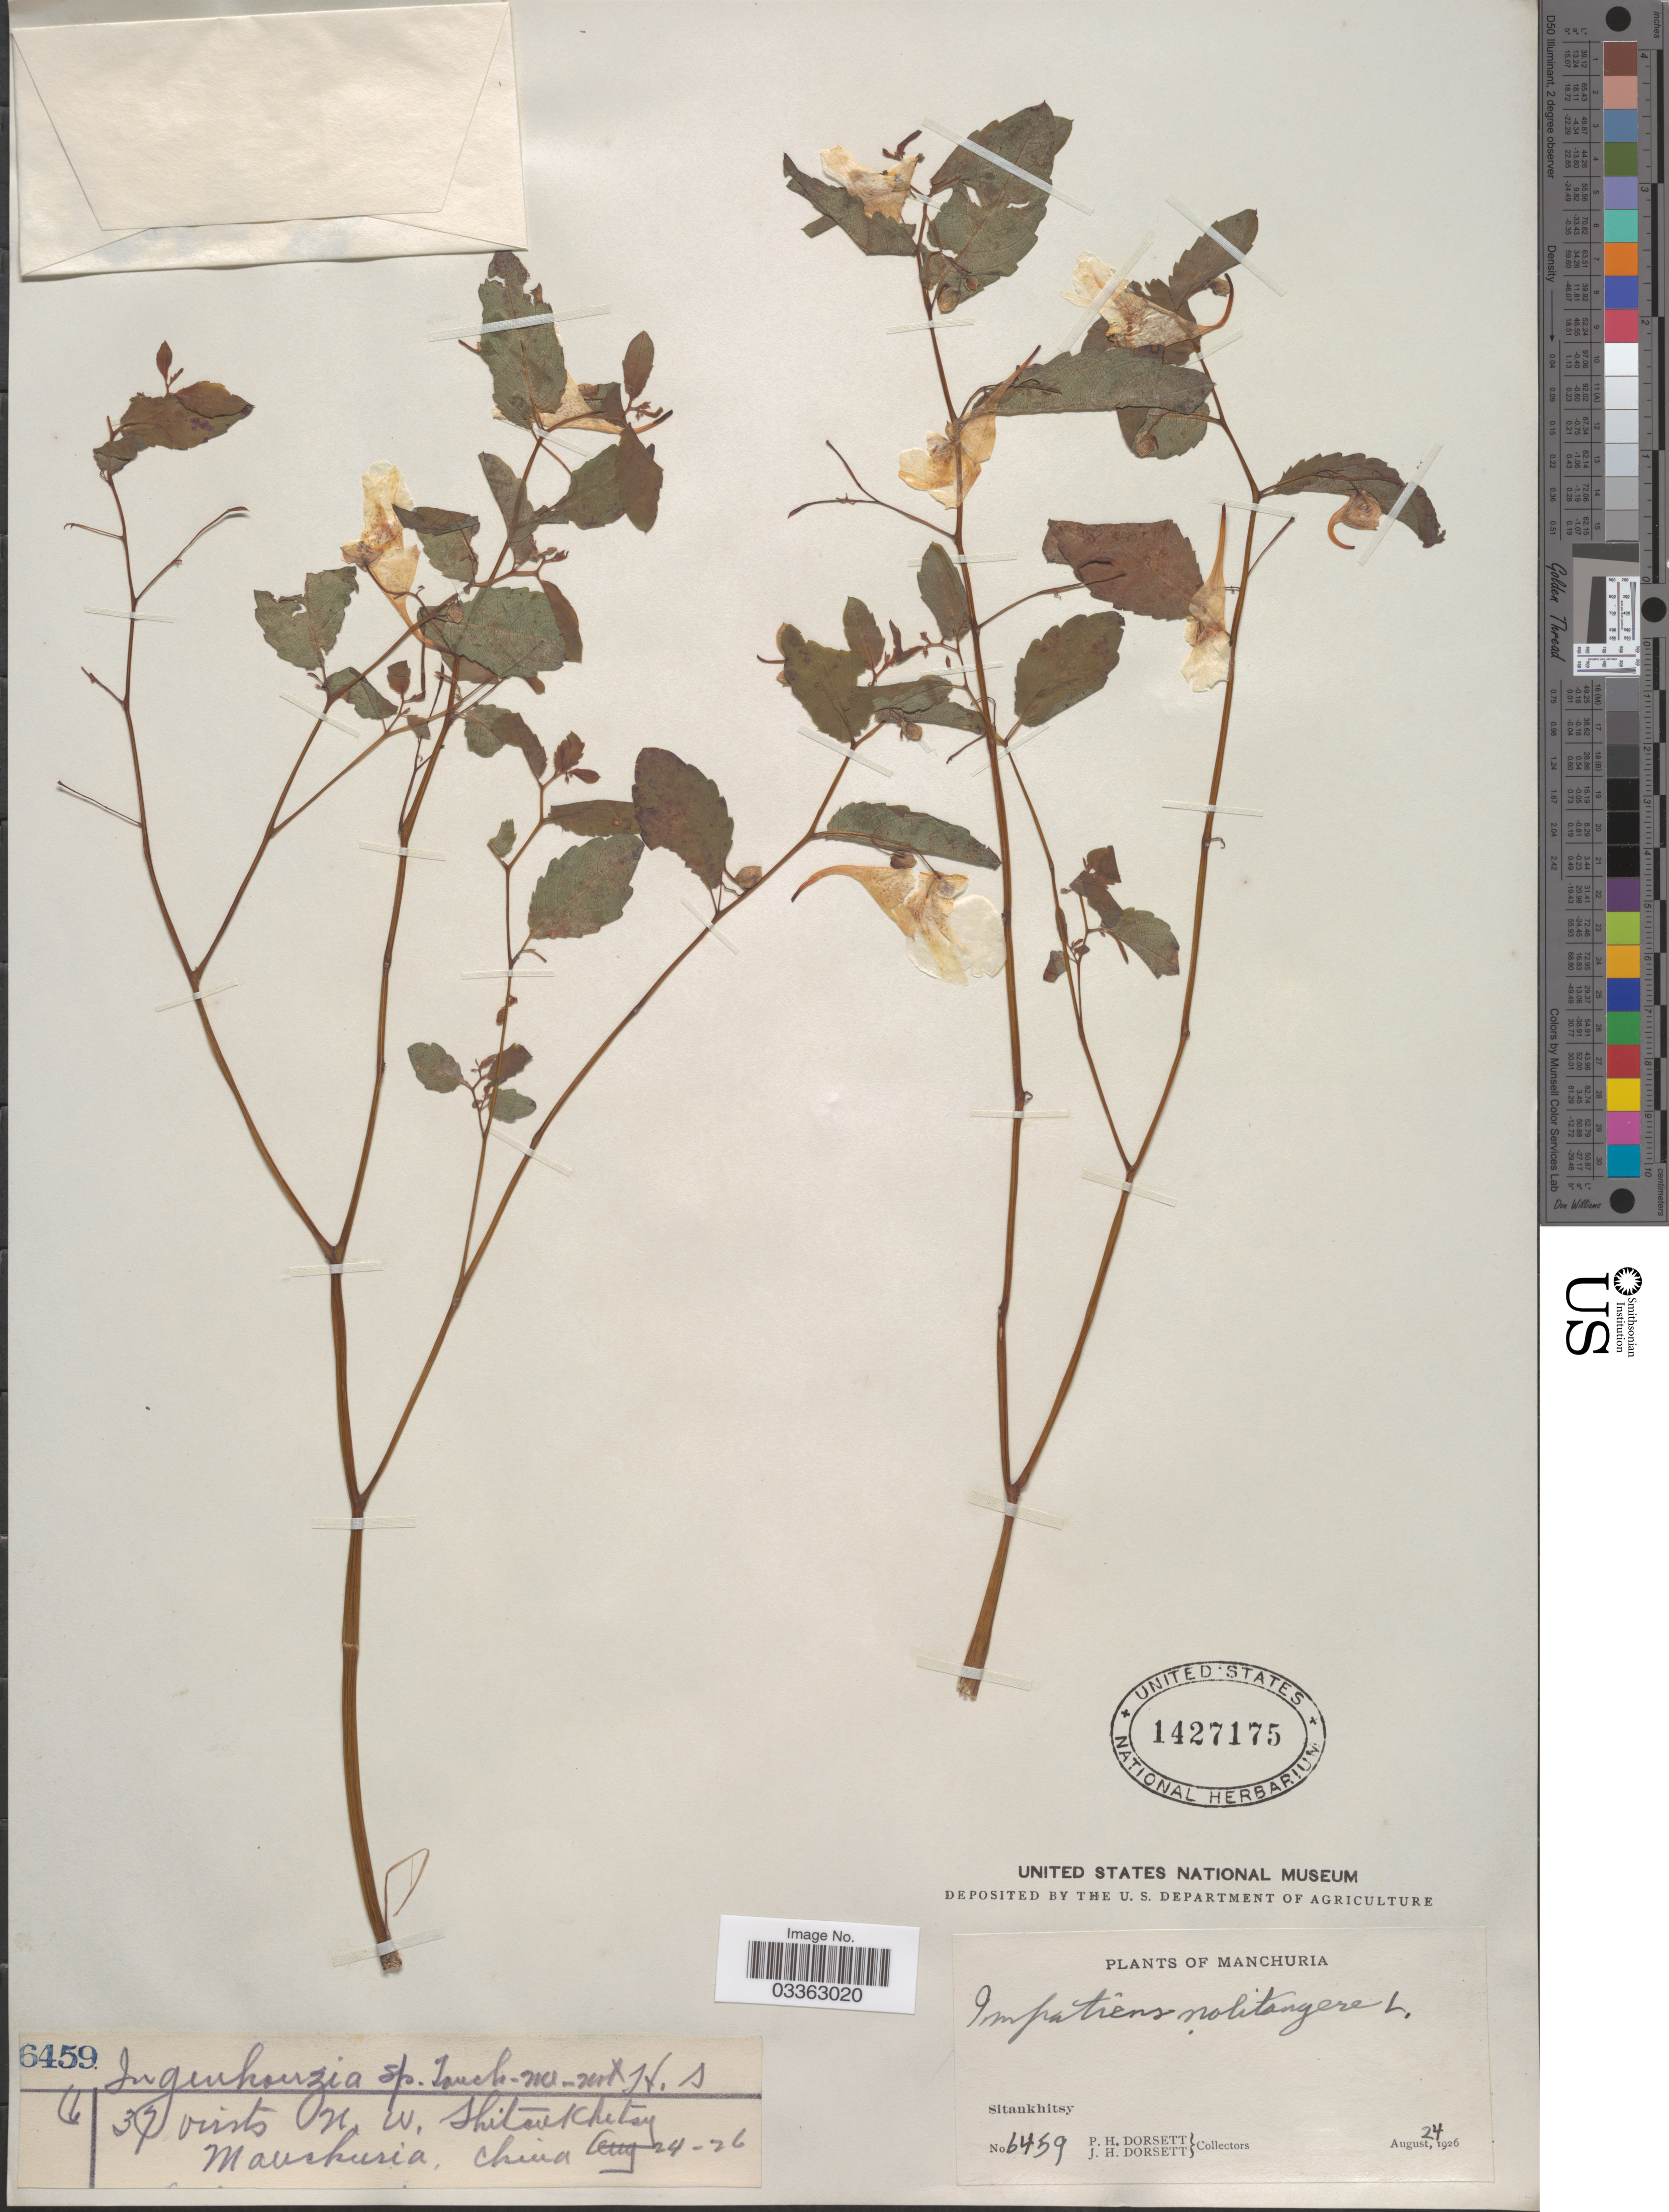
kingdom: Plantae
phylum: Tracheophyta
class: Magnoliopsida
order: Ericales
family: Balsaminaceae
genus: Impatiens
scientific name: Impatiens noli-tangere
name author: L.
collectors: P. H. Dorsett & J. Dorsett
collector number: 6459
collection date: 1926-08-24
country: China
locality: Manchuria, 37 vints [interpreted] n.w. Shitankhitsy, Sitankhitsy.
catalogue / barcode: US 1427175